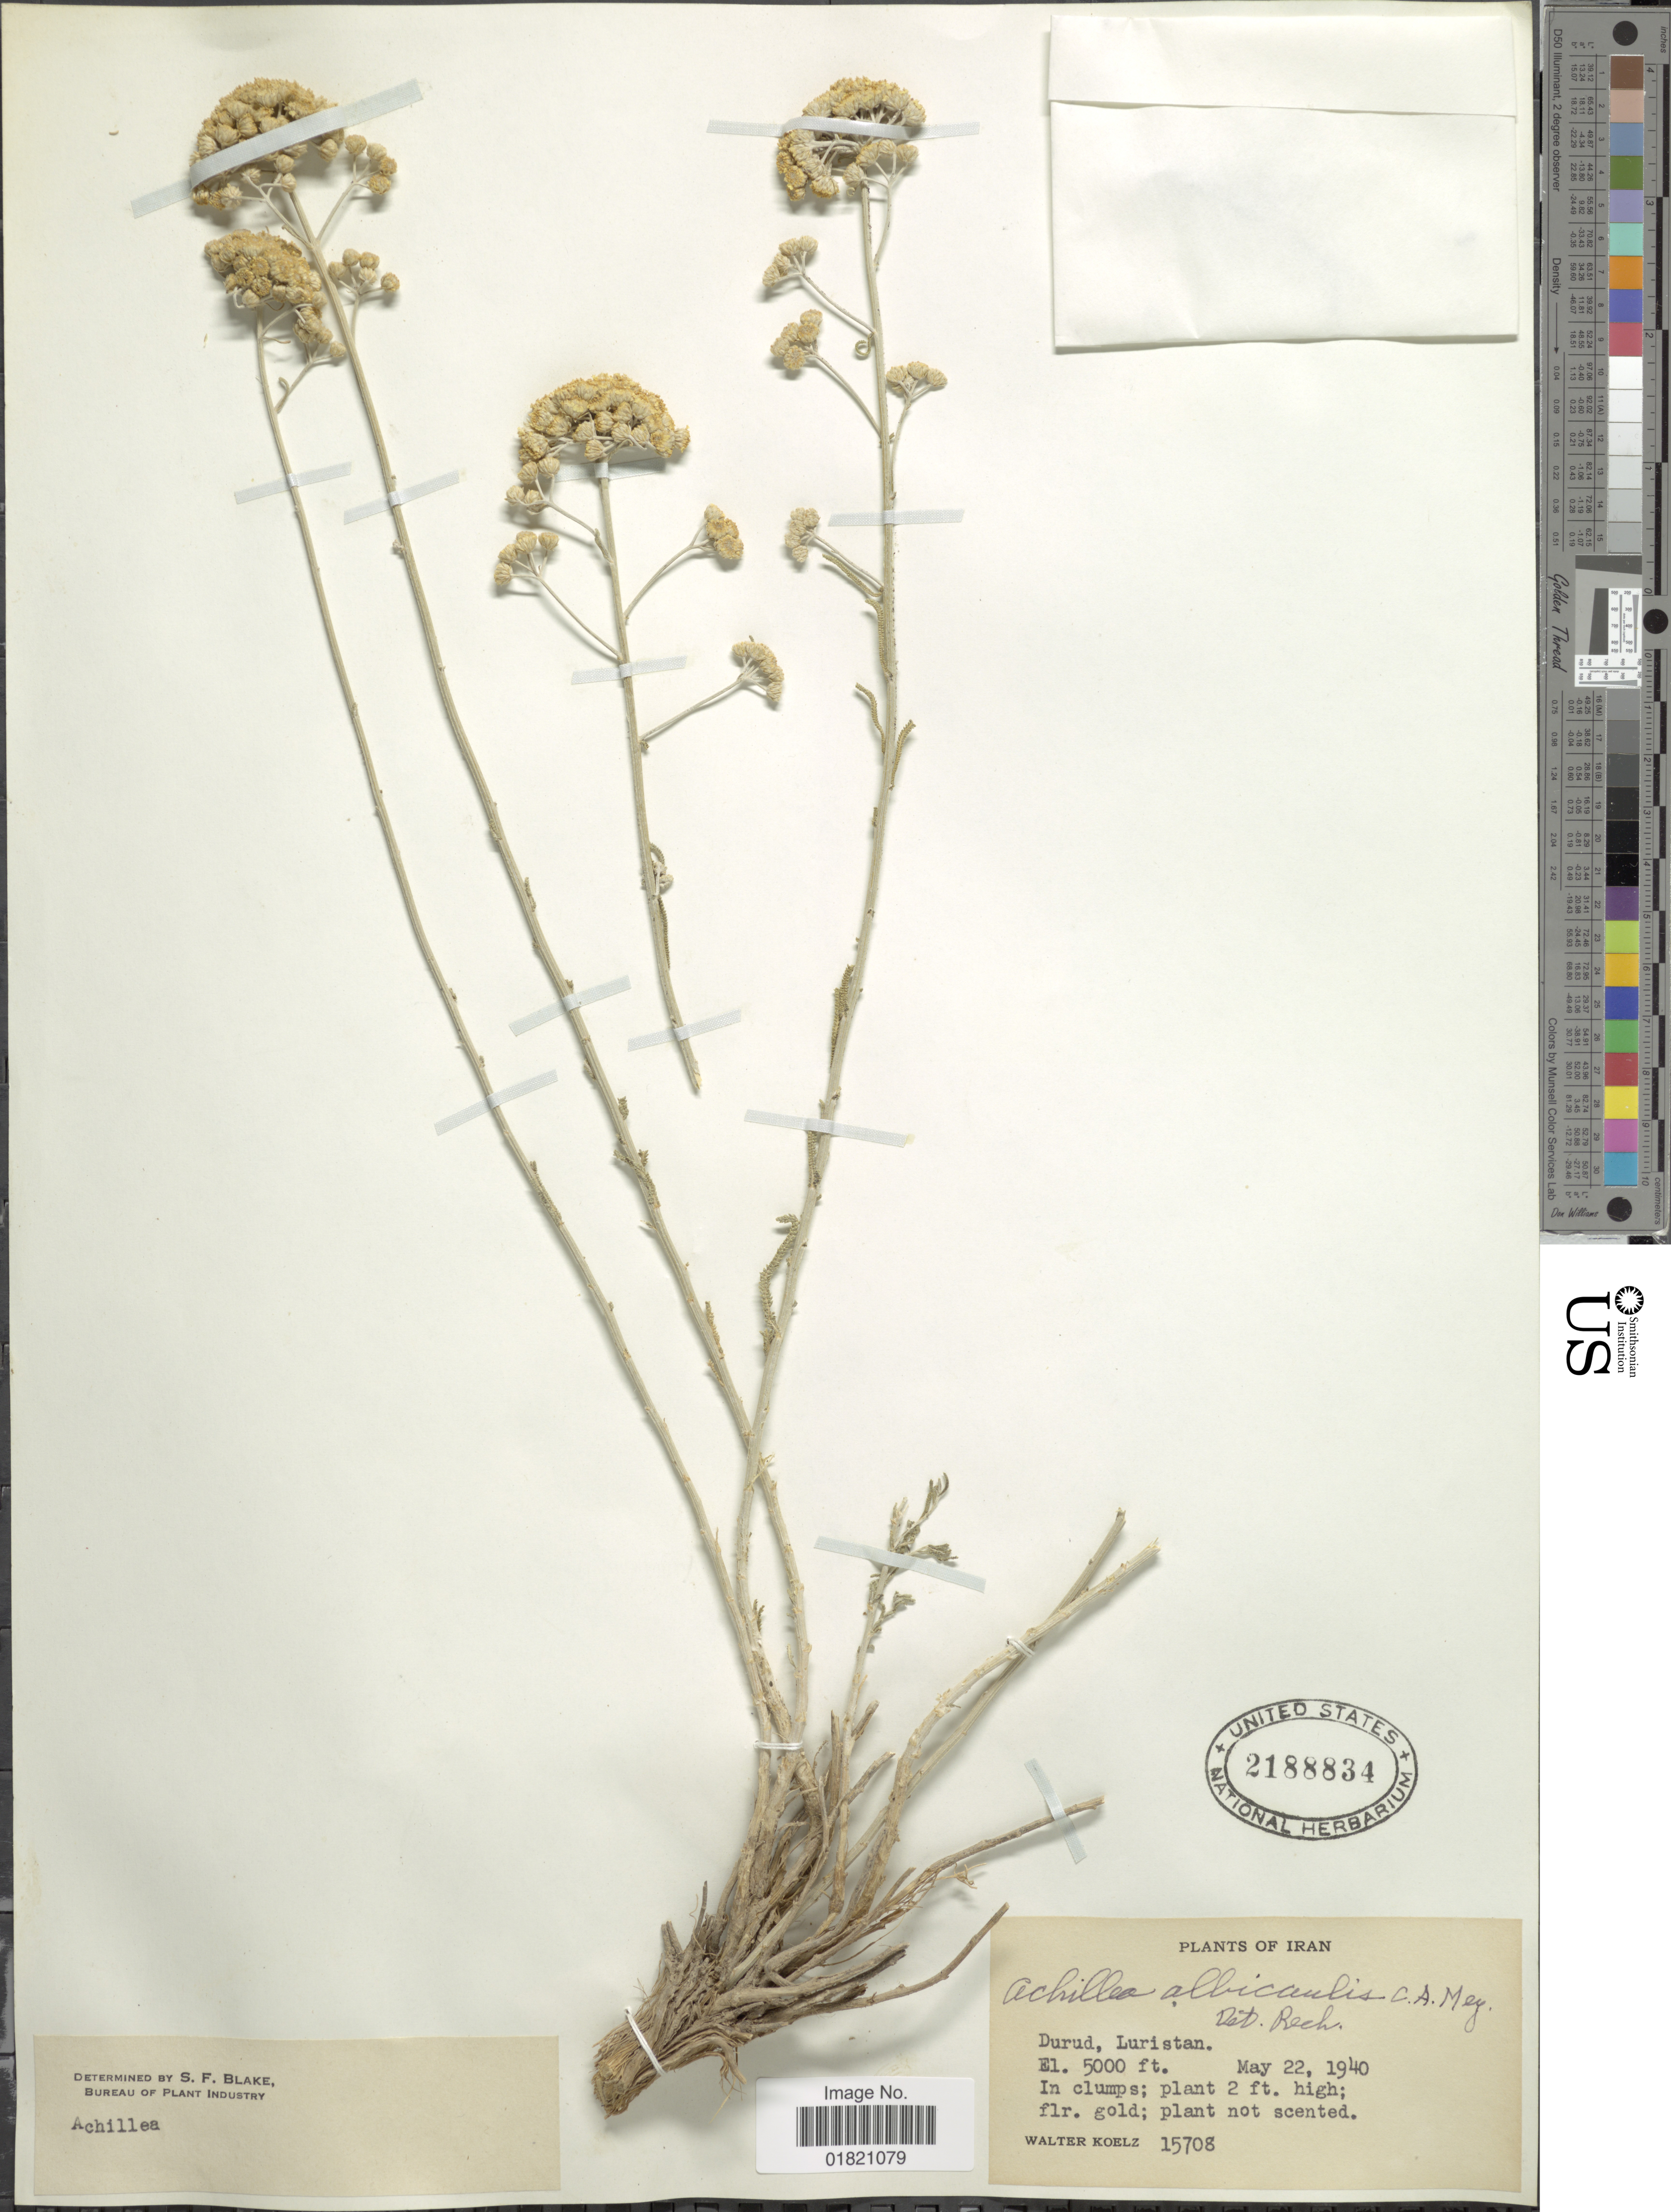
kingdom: Plantae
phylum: Tracheophyta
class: Magnoliopsida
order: Asterales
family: Asteraceae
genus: Achillea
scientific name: Achillea albicaulis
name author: C.A. Mey.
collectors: W. N. Koelz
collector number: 15708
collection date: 1940-05-22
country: Iran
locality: Durud, Luristan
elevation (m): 1524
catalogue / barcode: US 2188834